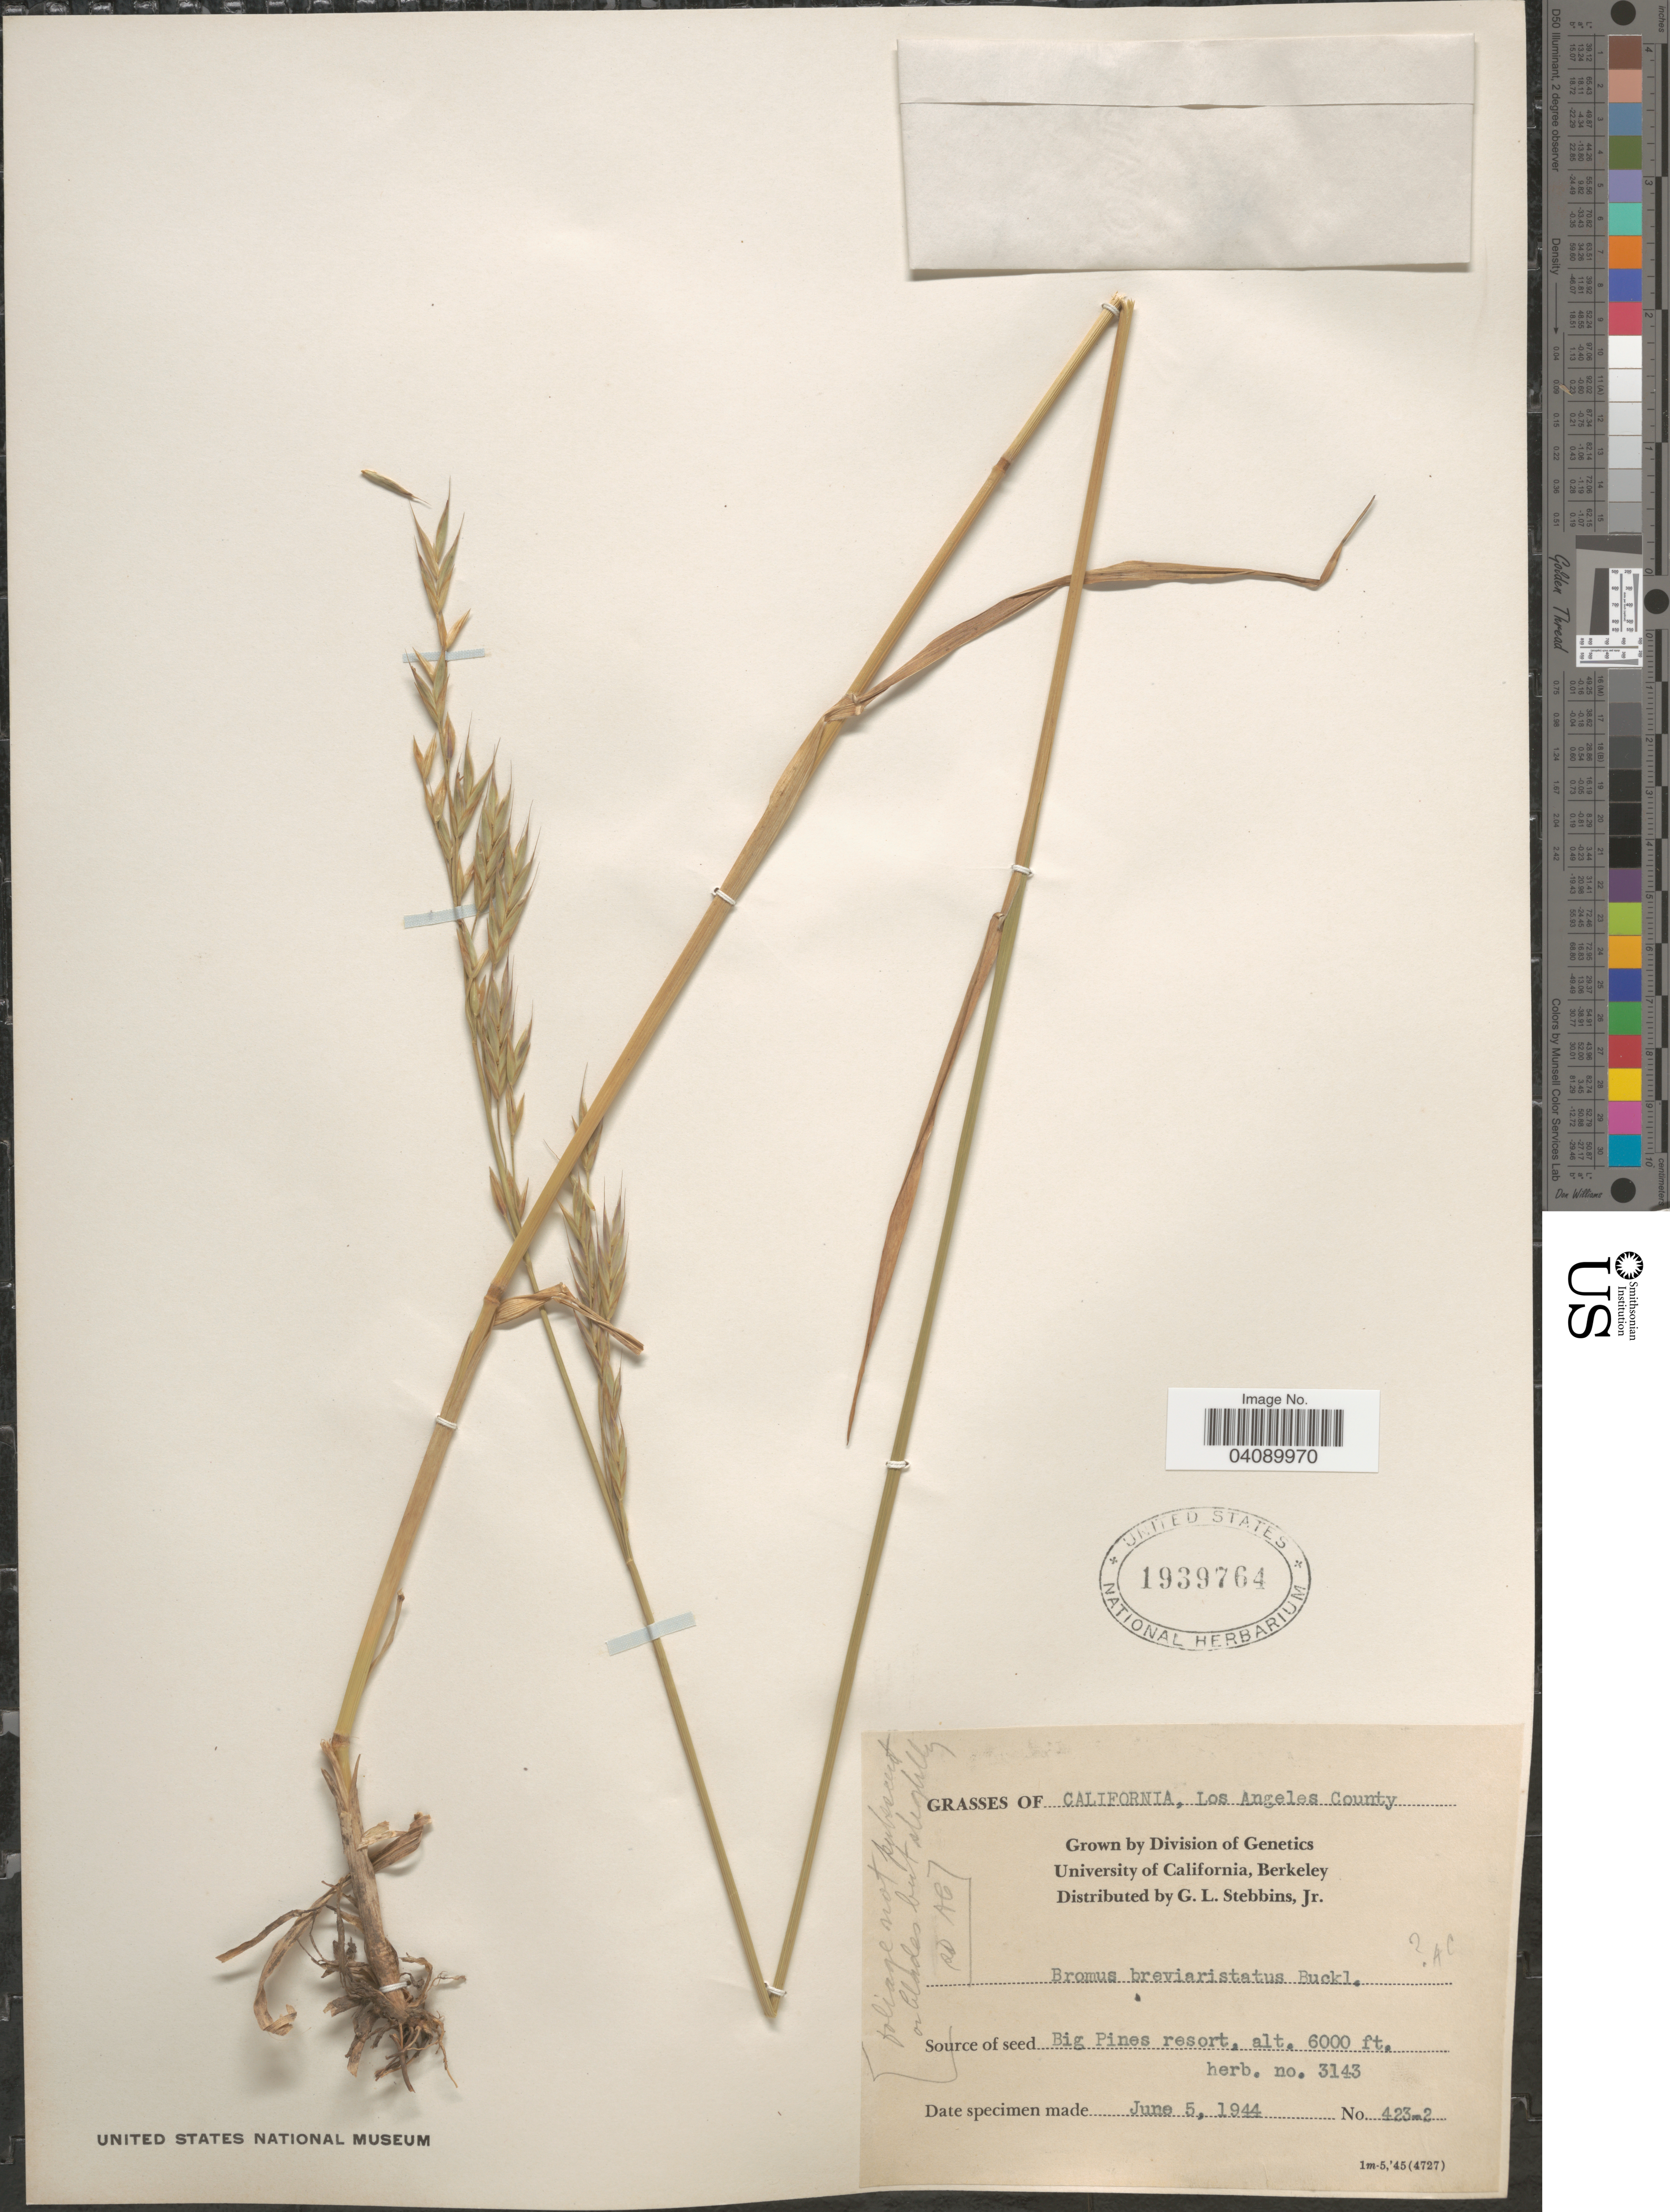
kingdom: Plantae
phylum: Tracheophyta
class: Liliopsida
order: Poales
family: Poaceae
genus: Bromus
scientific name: Bromus sp.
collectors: G. L. Stebbins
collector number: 423-2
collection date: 1944-06-05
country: United States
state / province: California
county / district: Alameda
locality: Grown by Division of Genetics. University of California, Berkeley.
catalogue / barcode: US 1939764